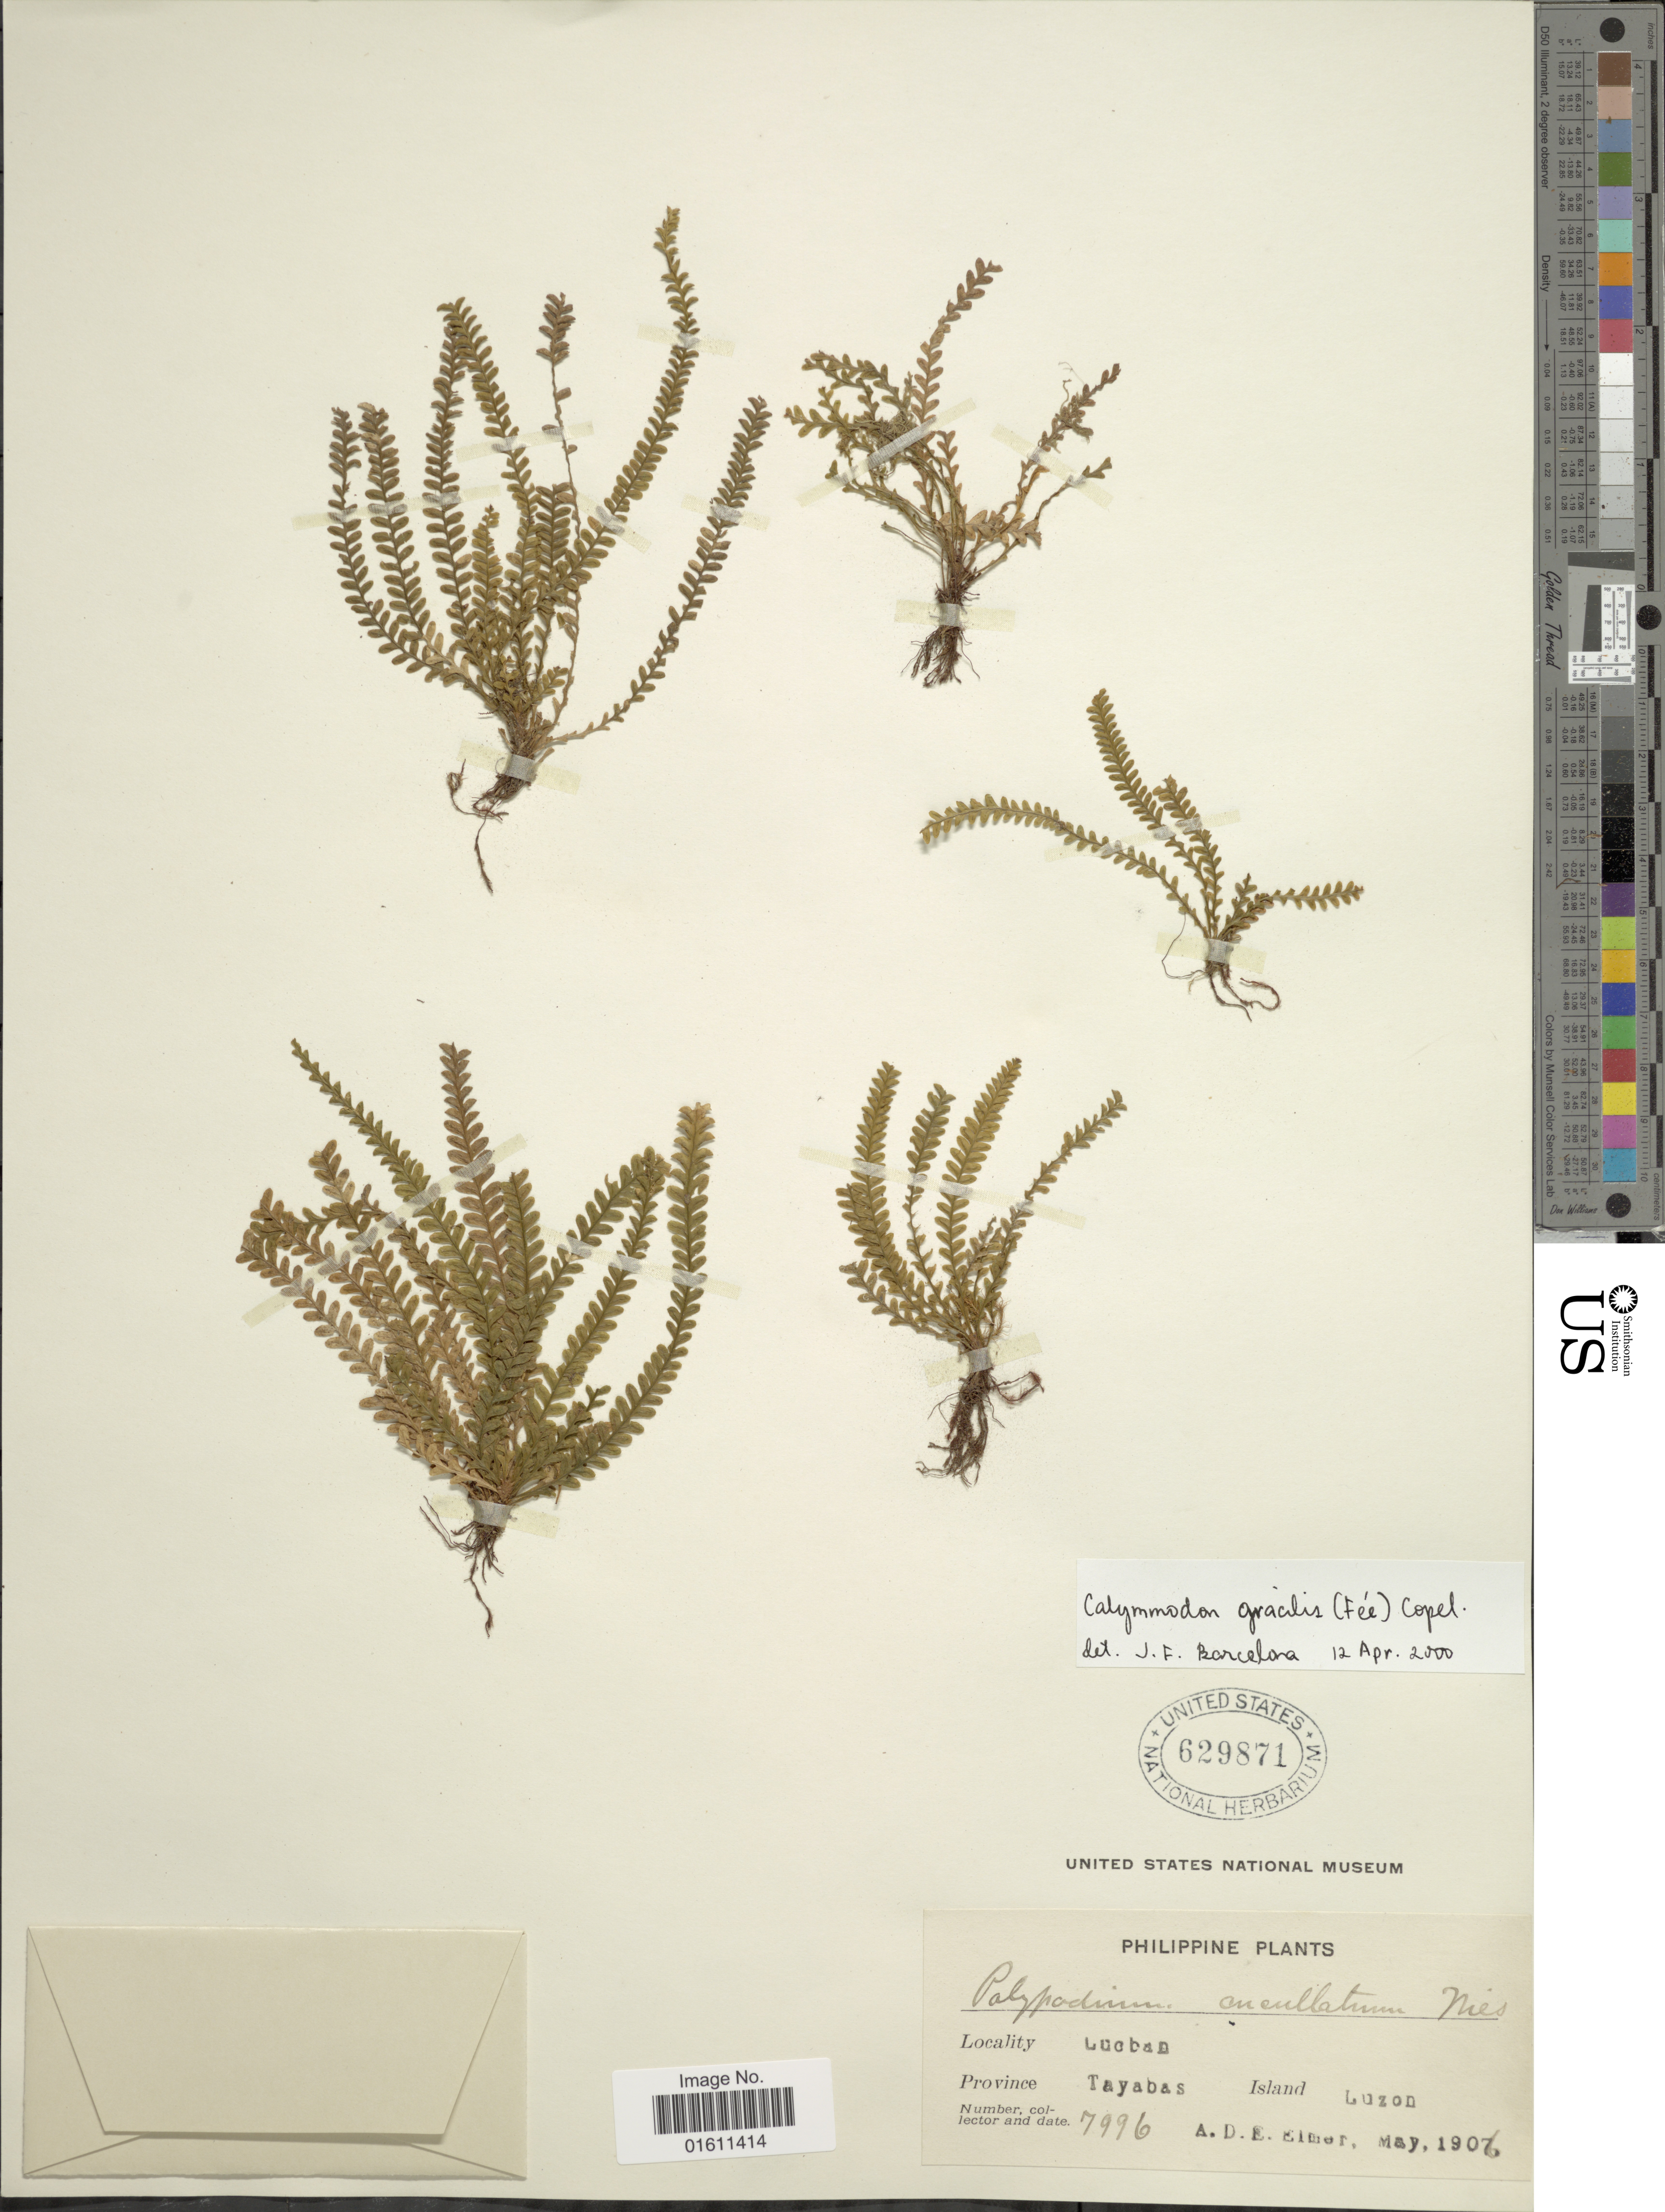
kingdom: Plantae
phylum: Tracheophyta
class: Polypodiopsida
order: Polypodiales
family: Polypodiaceae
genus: Calymmodon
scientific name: Calymmodon gracilis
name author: (Fée) Copel.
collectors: A. D. E. Elmer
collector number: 7996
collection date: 1906-05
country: Philippines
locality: Philippine, Lucban, Province Tayabas, Island Luzon.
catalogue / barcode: US 629871